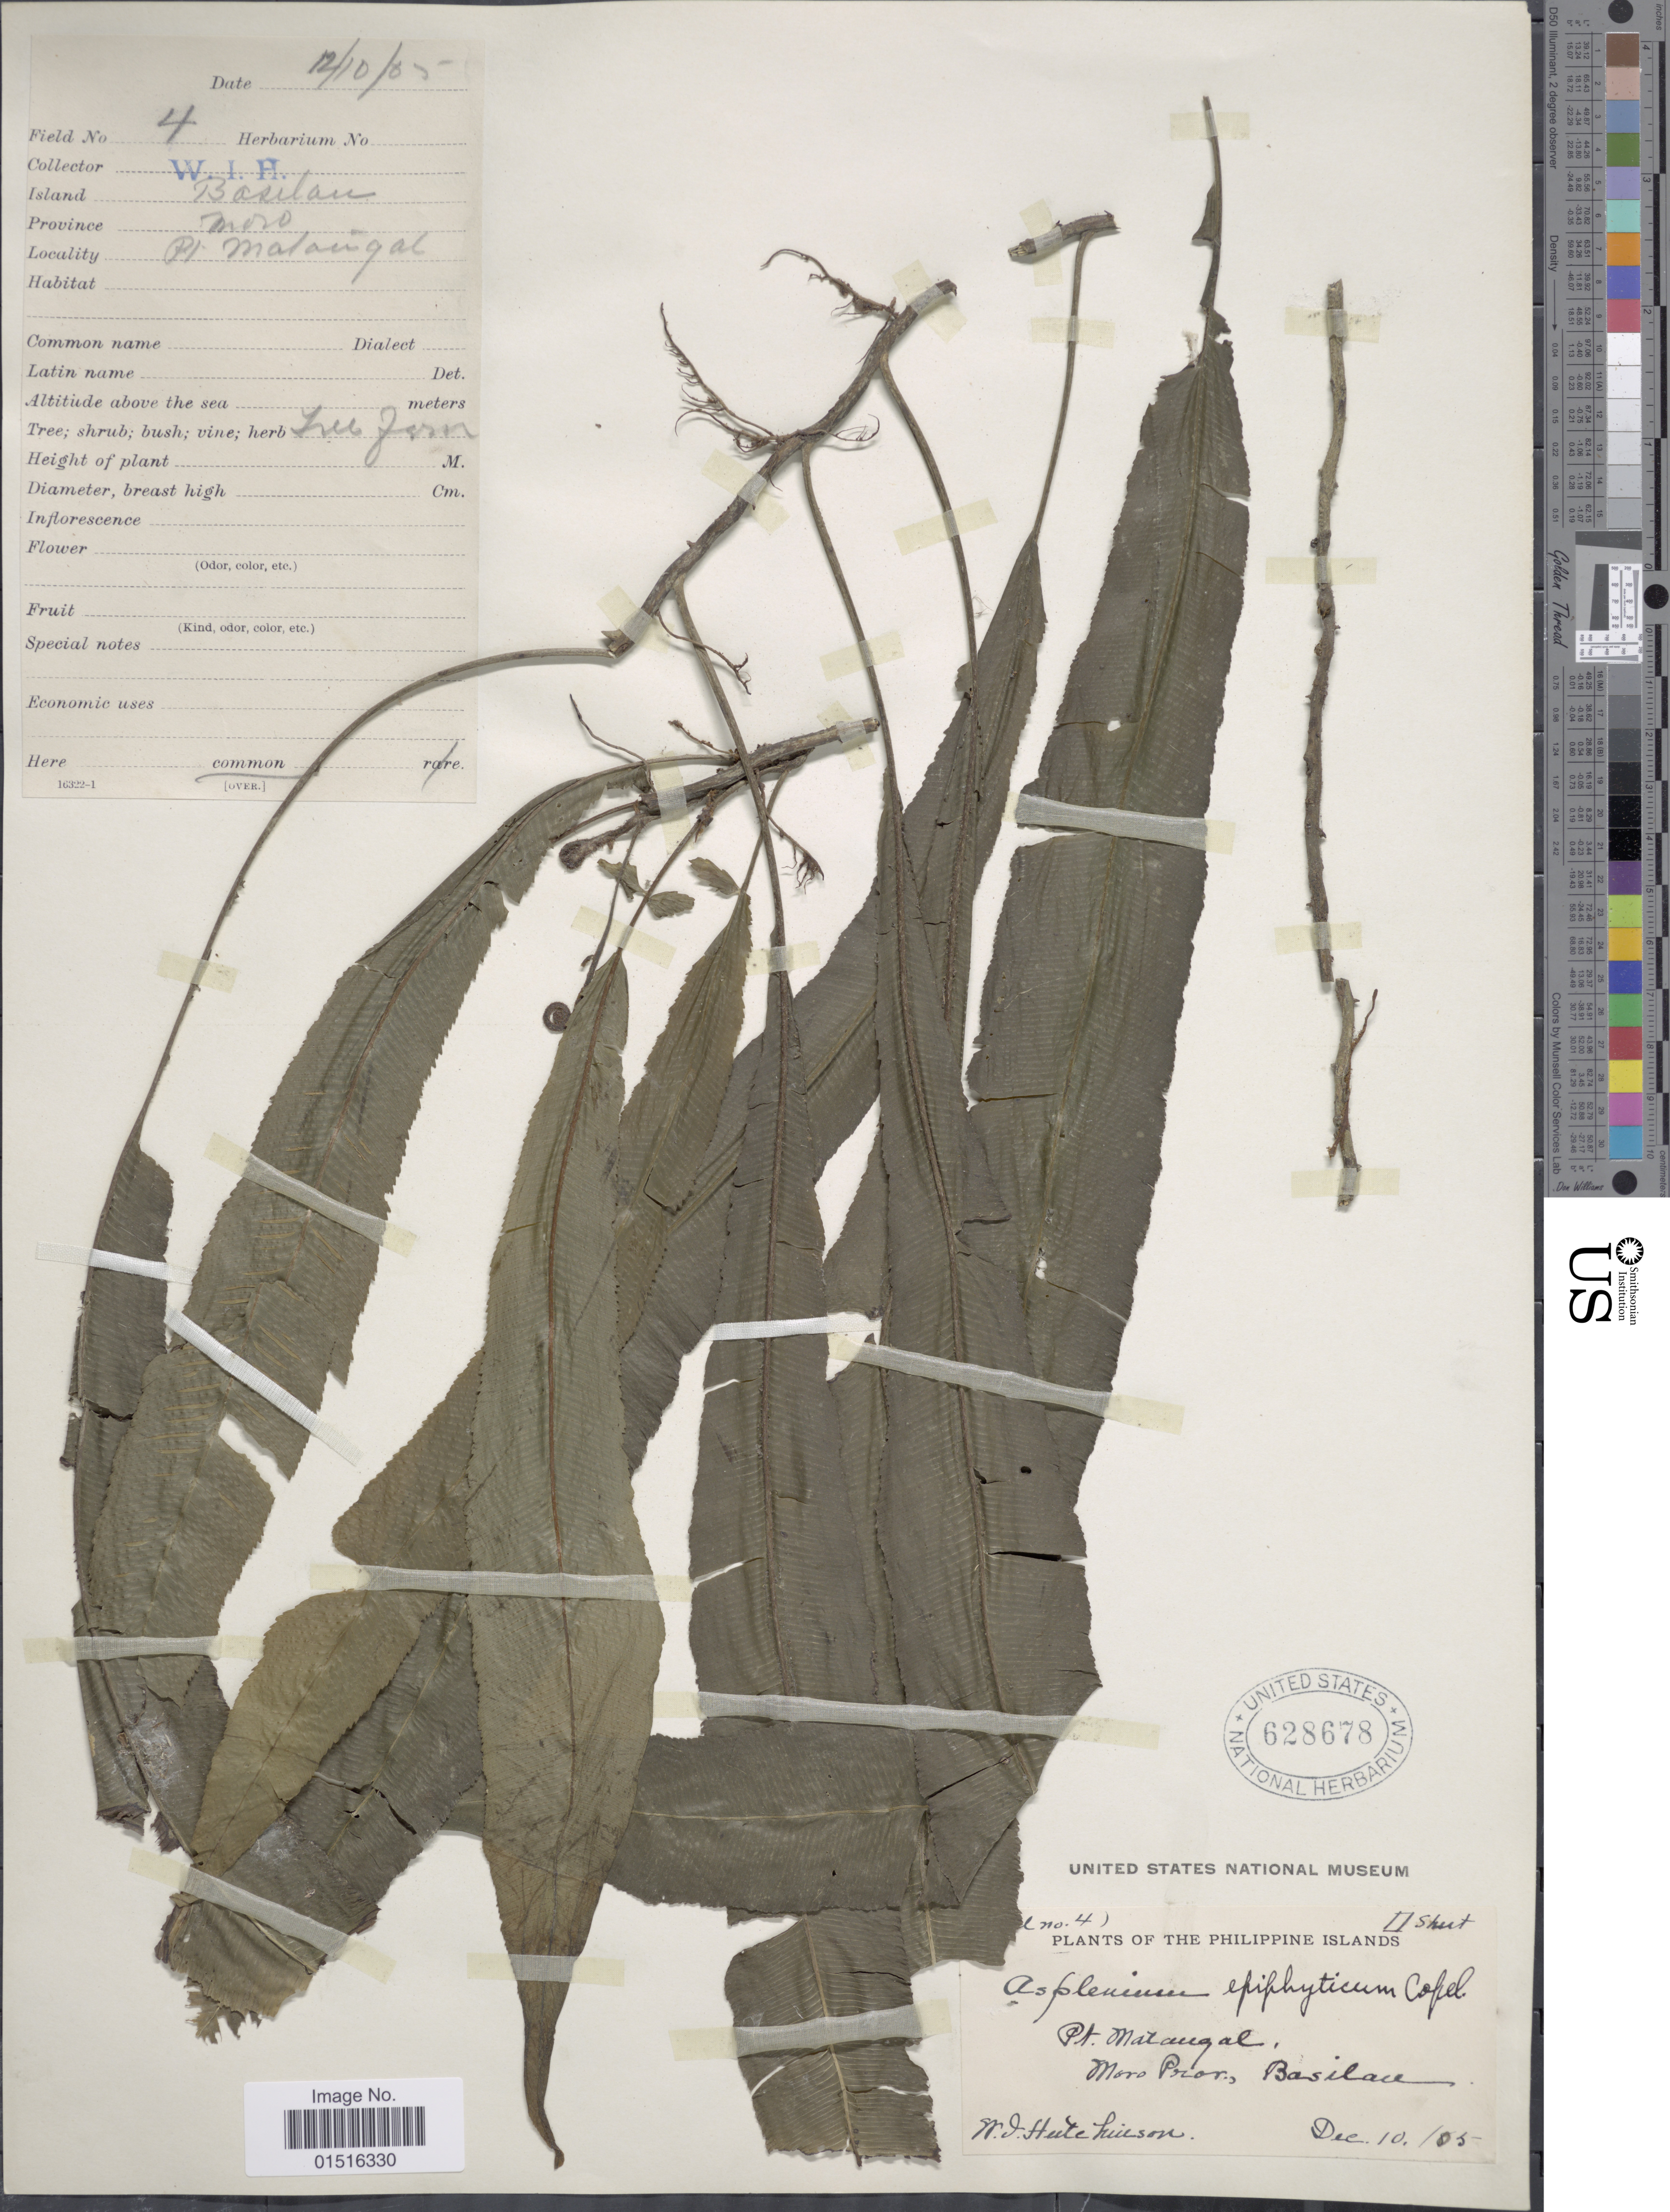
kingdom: Plantae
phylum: Tracheophyta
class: Polypodiopsida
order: Polypodiales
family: Aspleniaceae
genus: Asplenium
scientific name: Asplenium epiphyticum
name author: Copel.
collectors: W. I. Hutchinson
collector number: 4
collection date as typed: Transcribed d/m/y: 10/12/85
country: Philippines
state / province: Muslim Mindanao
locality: Philippine Islands, Pt. Matangal, Moro Province, Basilan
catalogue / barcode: US 628678